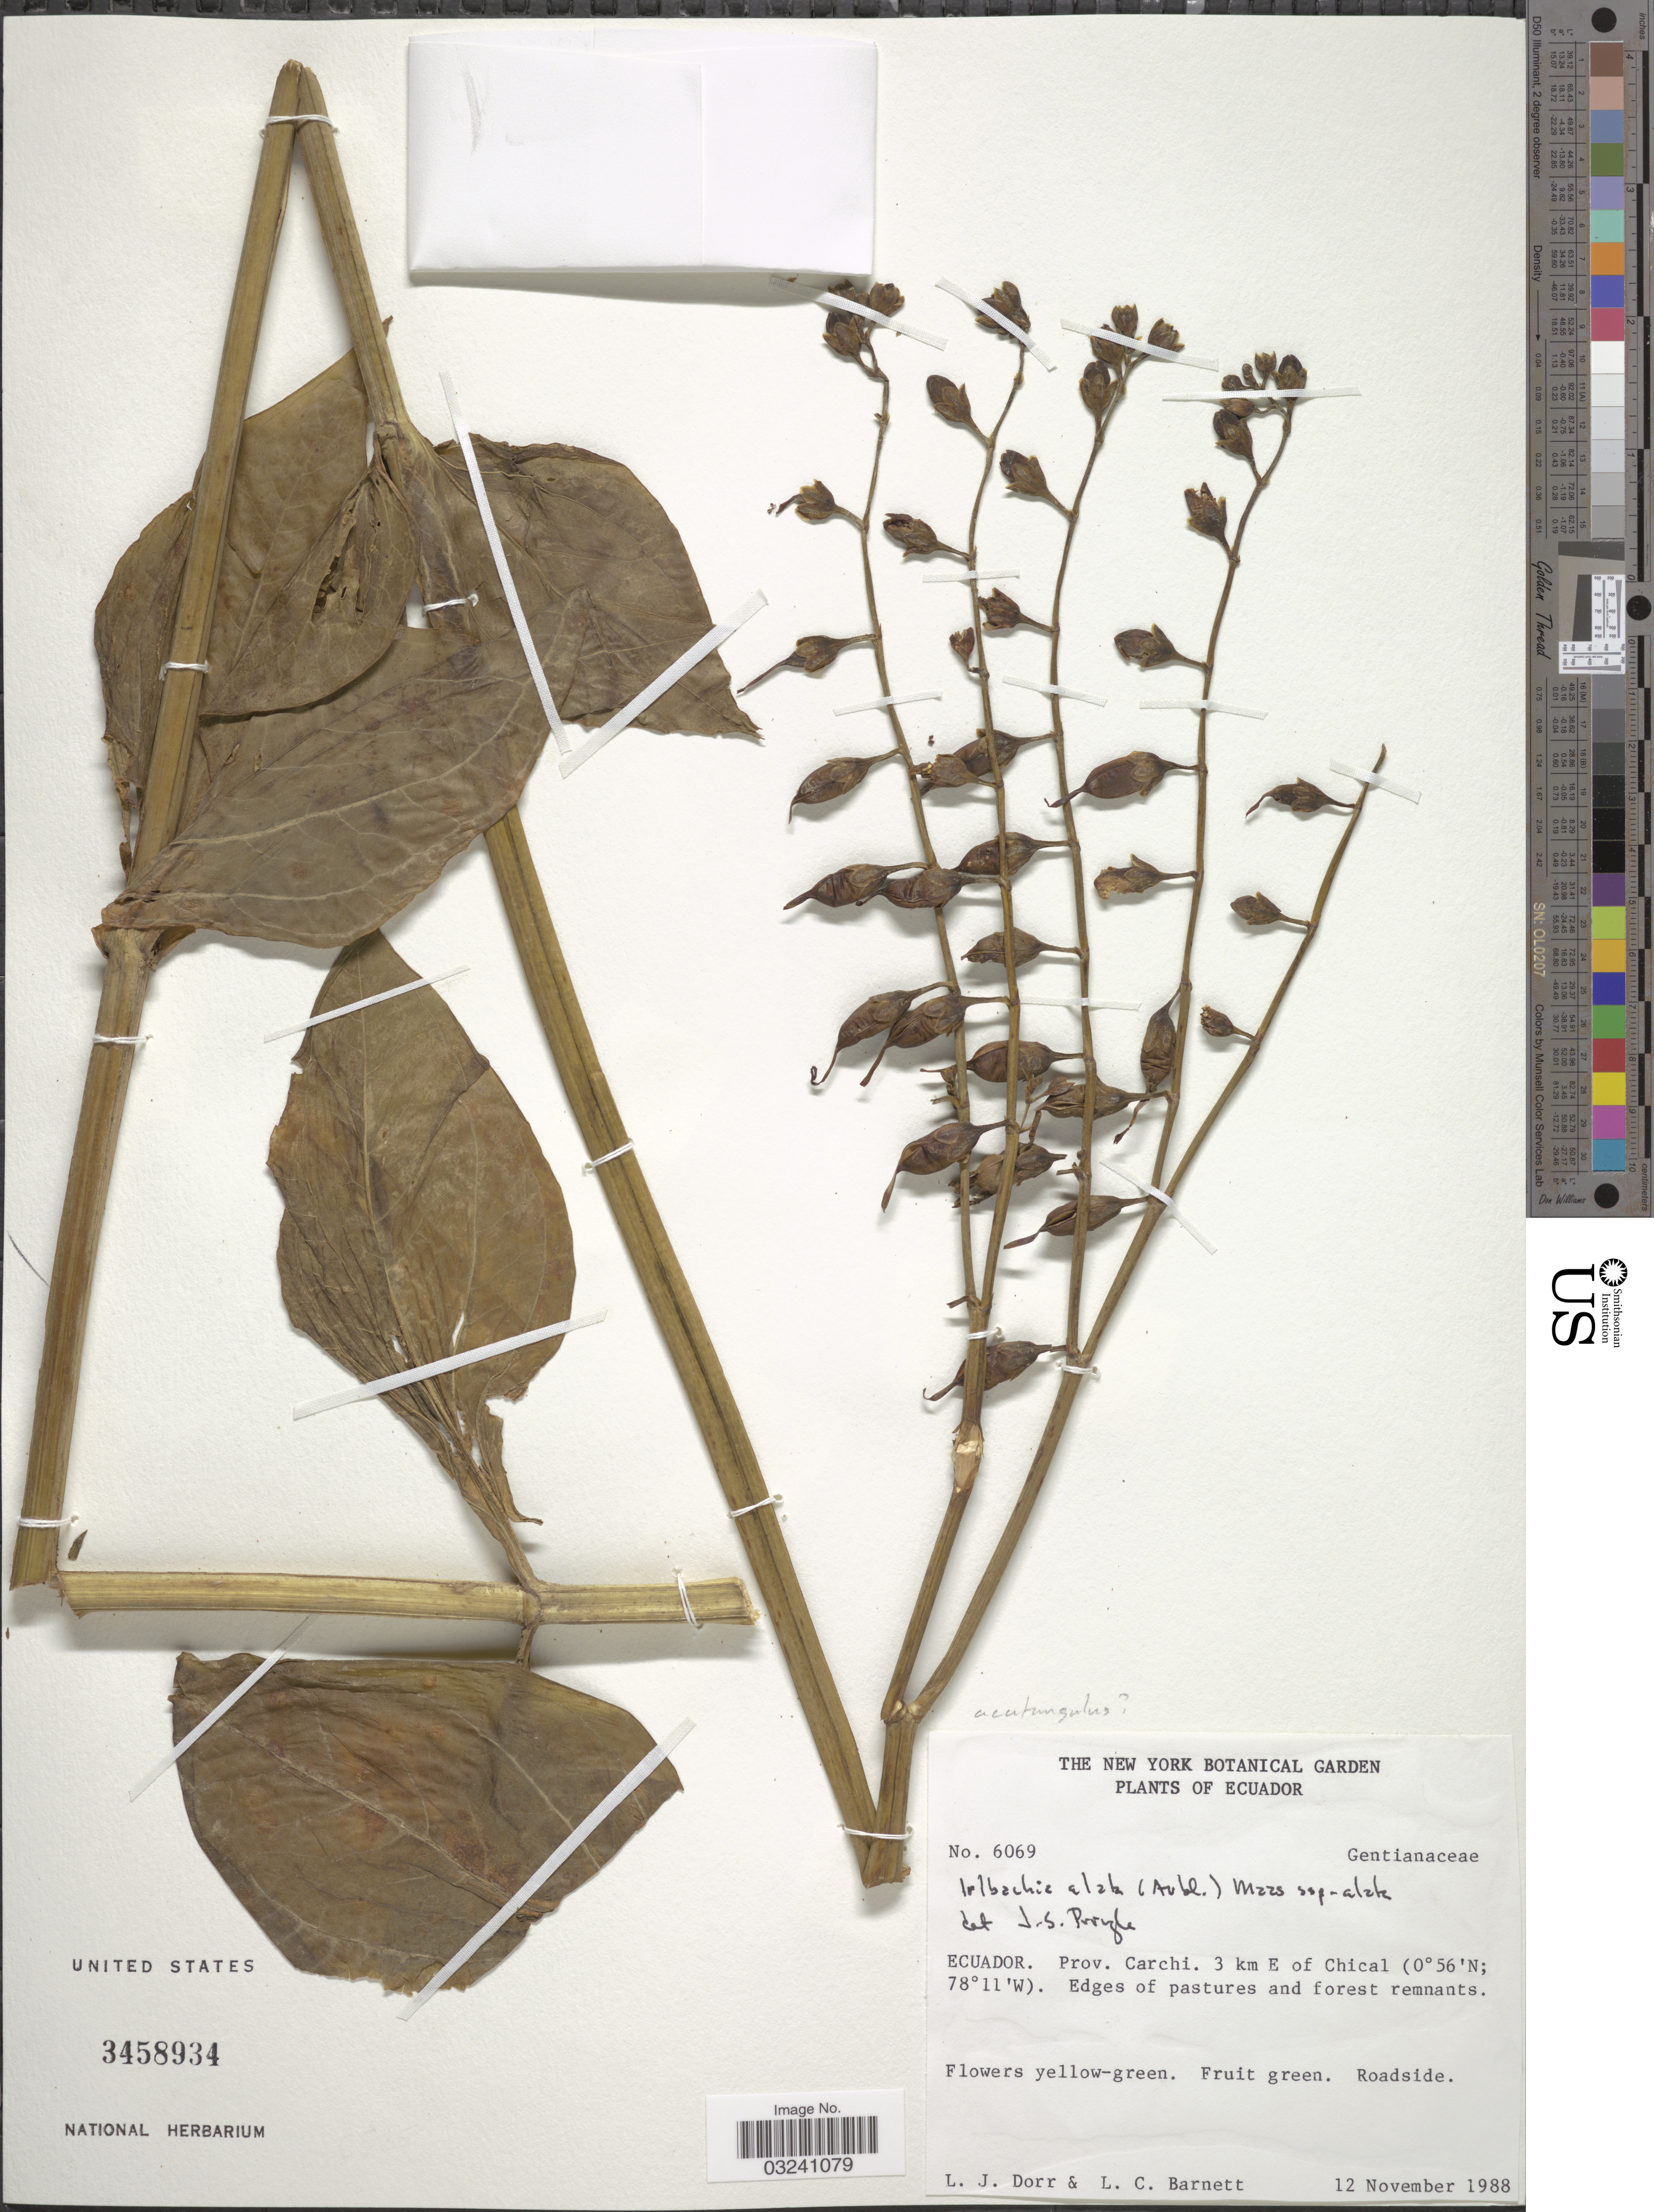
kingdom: Plantae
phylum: Tracheophyta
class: Magnoliopsida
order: Gentianales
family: Gentianaceae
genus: Chelonanthus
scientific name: Chelonanthus acutangulus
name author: (Ruiz & Pav.) Gilg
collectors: L. J. Dorr & L. C. Barnett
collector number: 6069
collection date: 1988-11-12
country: Ecuador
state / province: Carchi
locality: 3 km E of Chical.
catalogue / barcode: US 3458934